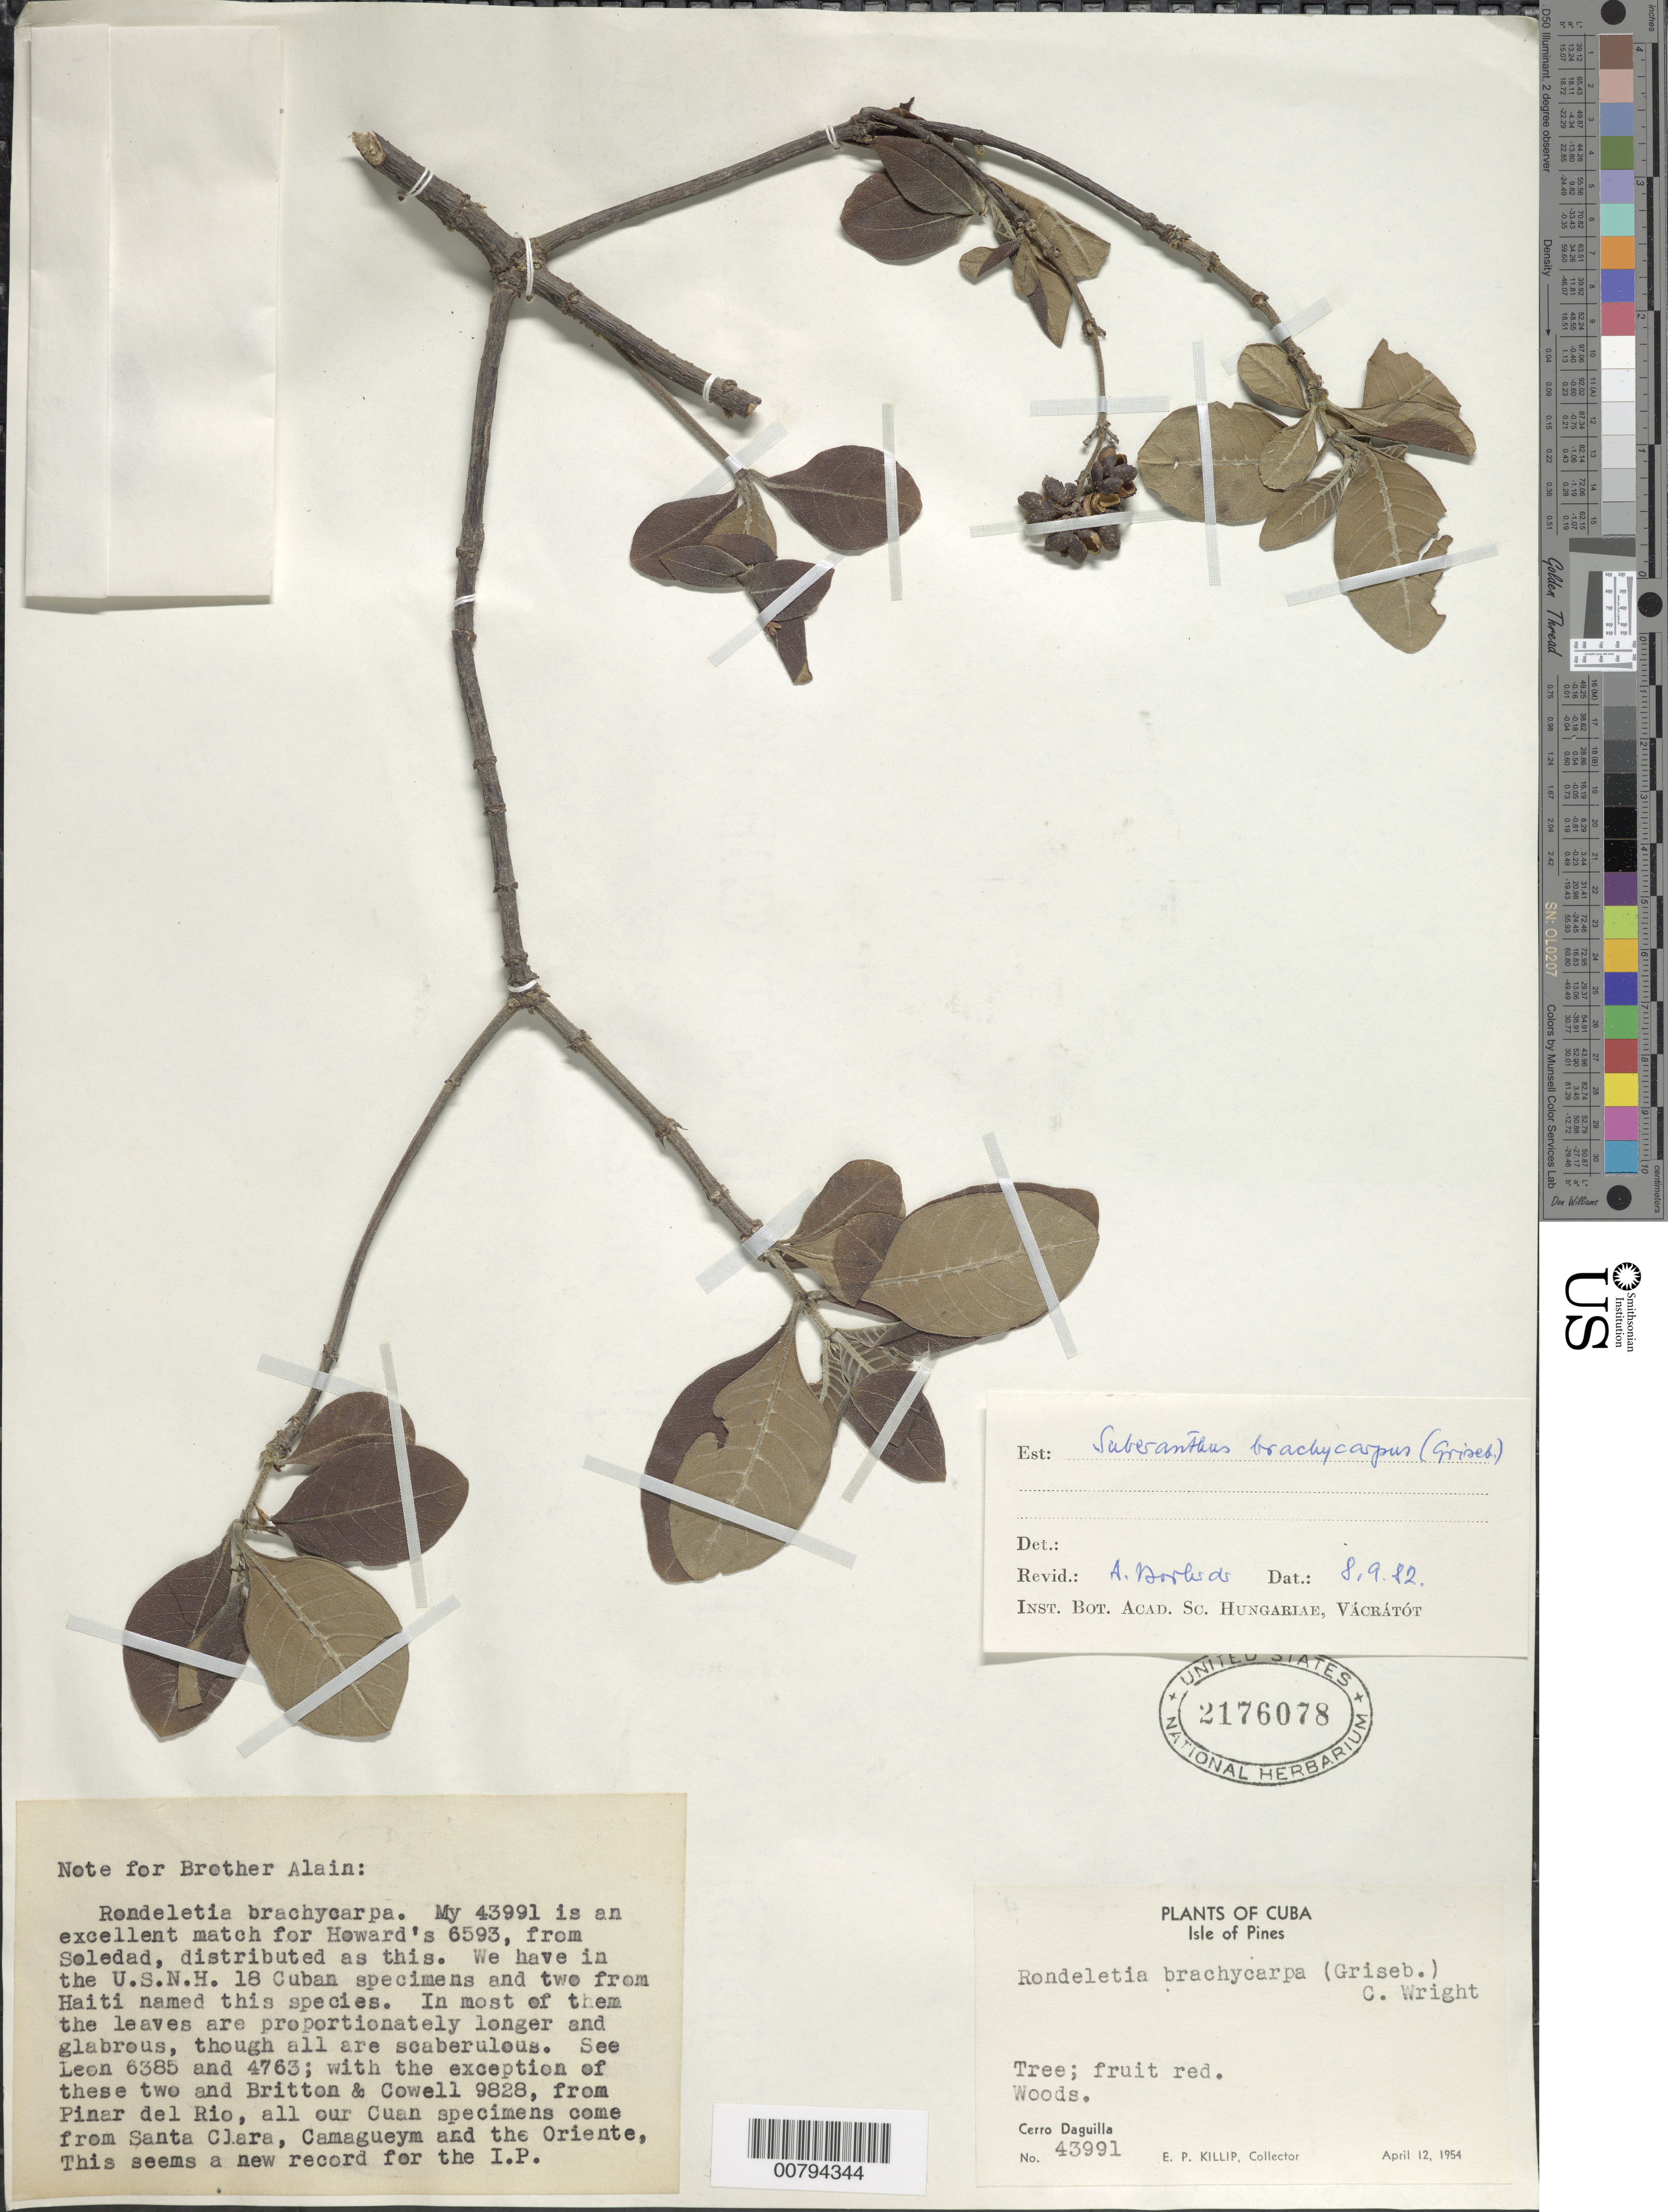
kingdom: Plantae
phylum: Tracheophyta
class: Magnoliopsida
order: Gentianales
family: Rubiaceae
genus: Suberanthus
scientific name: Suberanthus brachycarpus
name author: (Griseb.) Borhidi & Fernández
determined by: Borhidi, Attila L.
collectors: C. Daguilla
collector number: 4399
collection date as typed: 12 Apr 1954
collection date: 1954-04-12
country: Cuba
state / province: Isla de La Juventud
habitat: Woods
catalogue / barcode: US 2176078